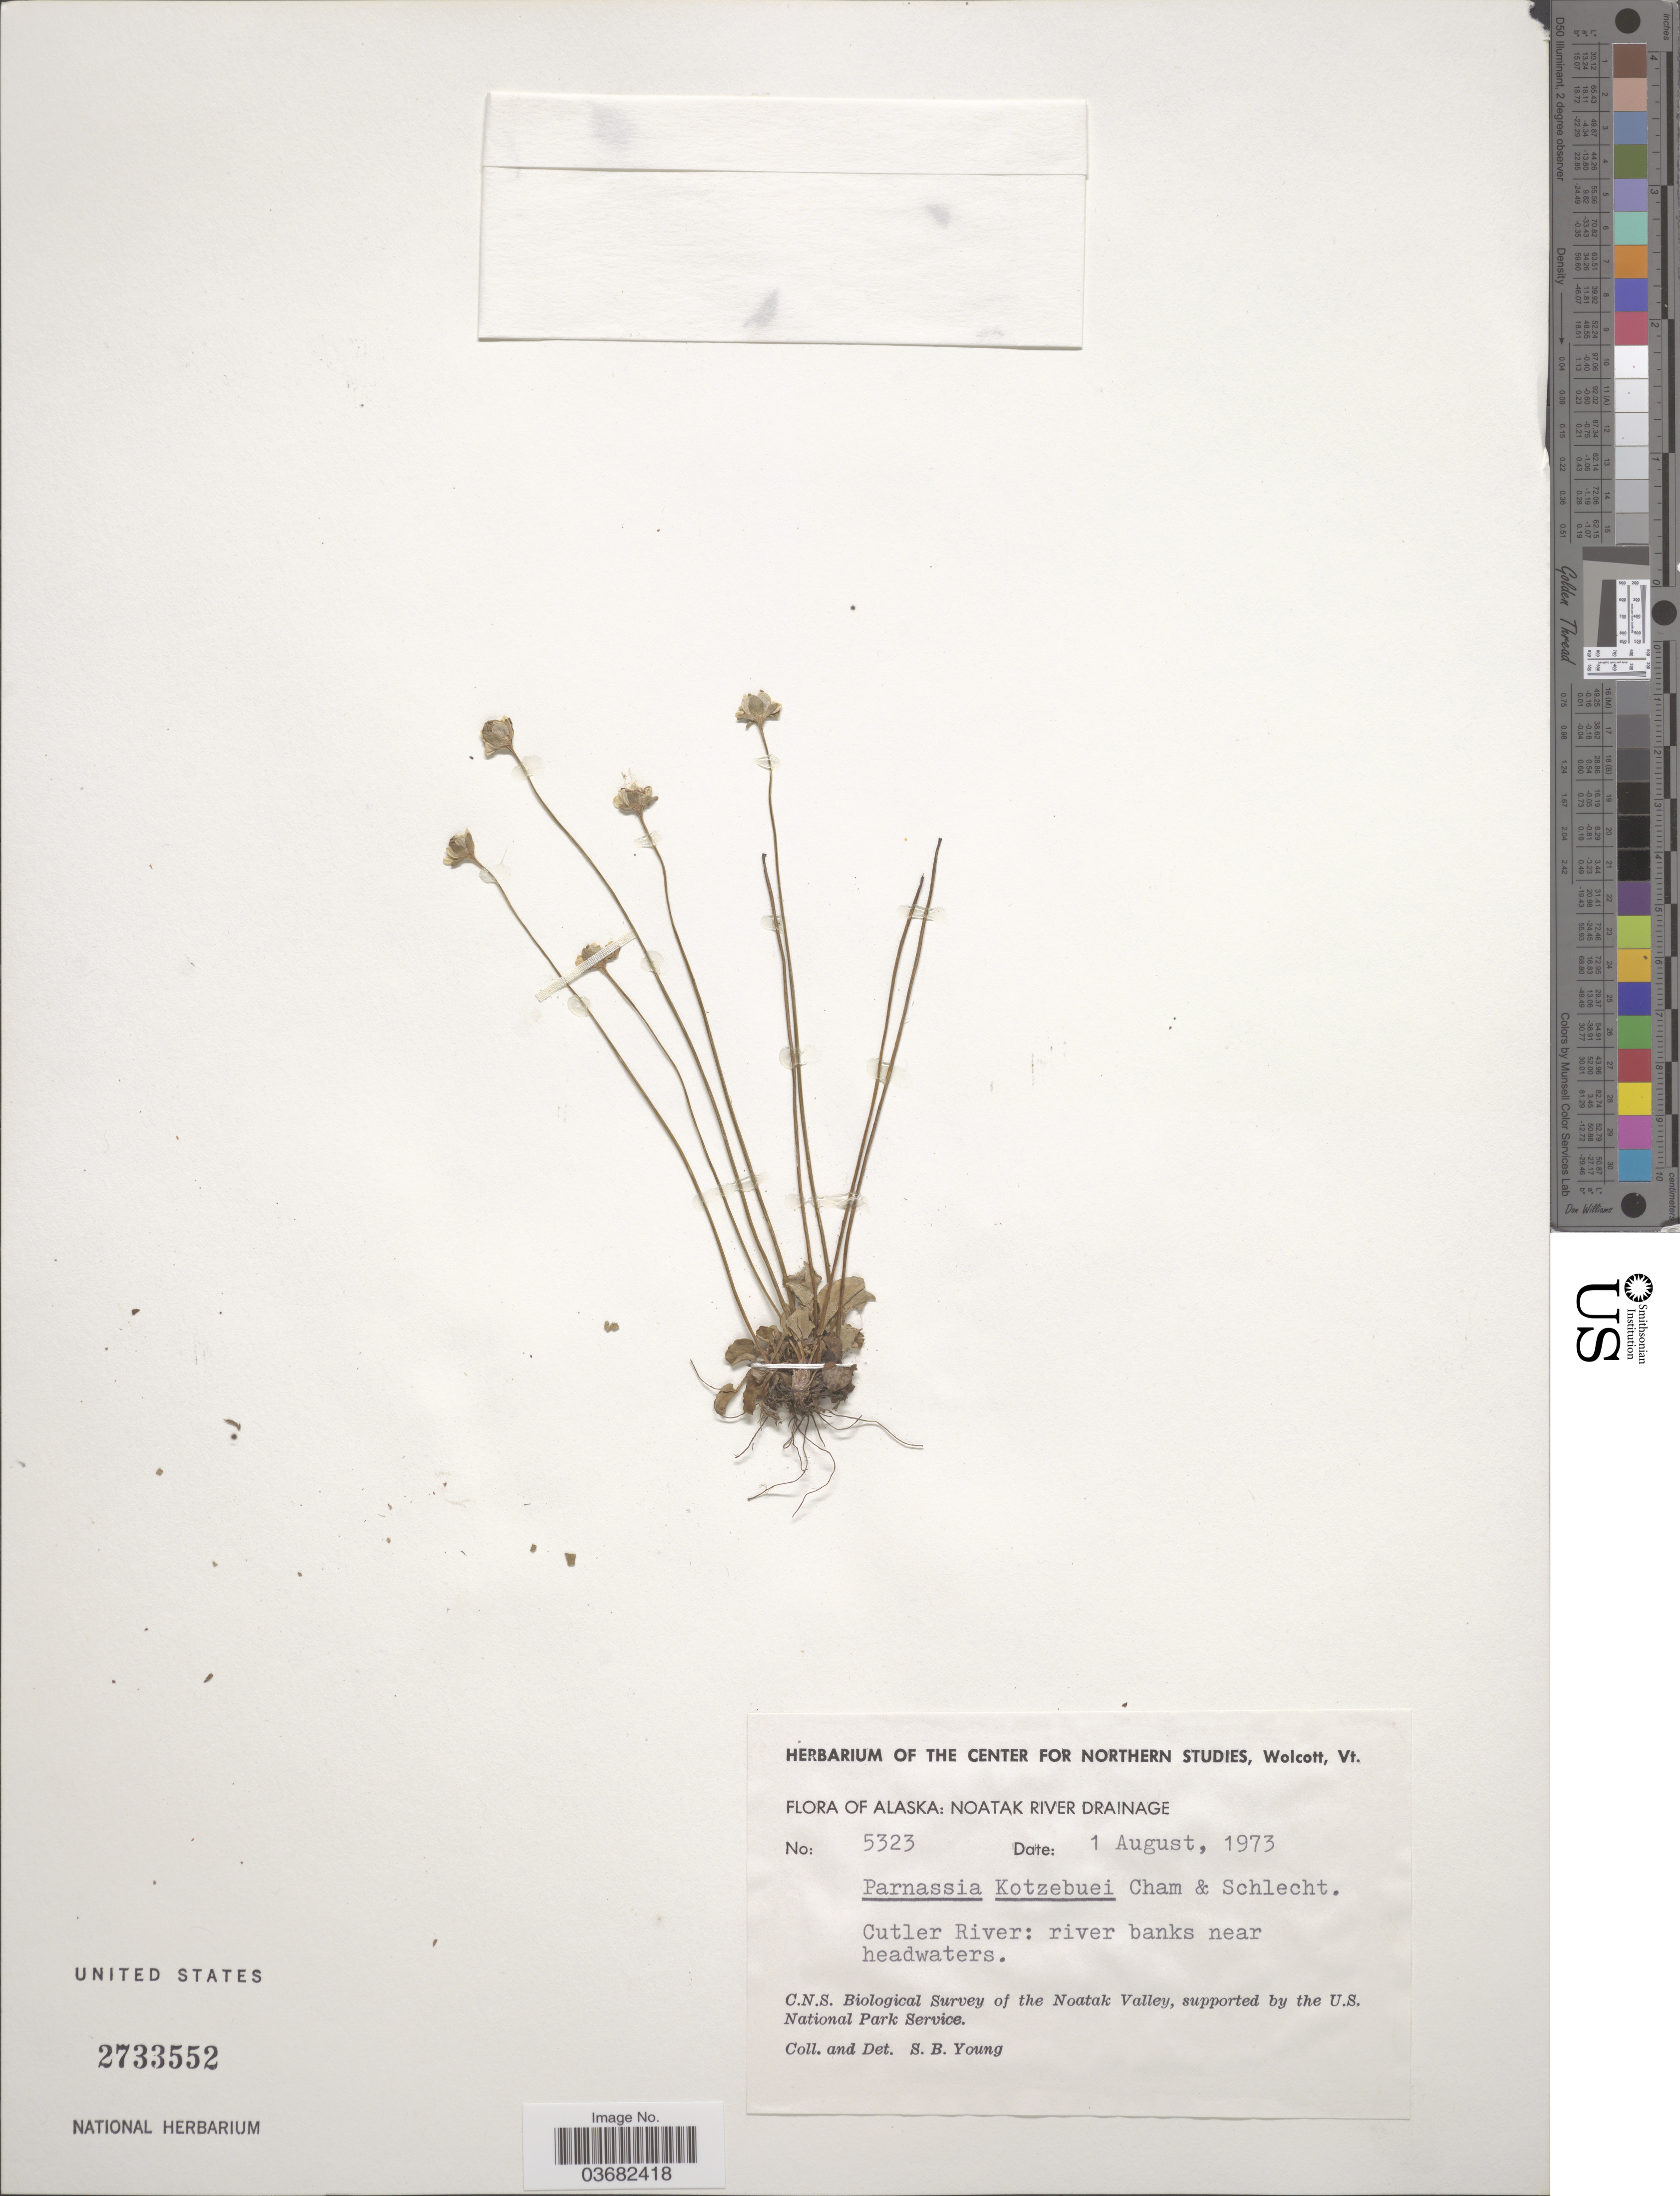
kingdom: Plantae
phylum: Tracheophyta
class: Magnoliopsida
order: Celastrales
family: Parnassiaceae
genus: Parnassia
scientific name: Parnassia kotzebuei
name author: Cham. ex Spreng.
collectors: S. Young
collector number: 5323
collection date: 1973-08-01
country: United States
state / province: Alaska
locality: Noatak River Drainage. Cutler River: river banks near headwaters. C. N. S. Biological Survey of the Noatak Valley.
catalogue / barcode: US 2733552